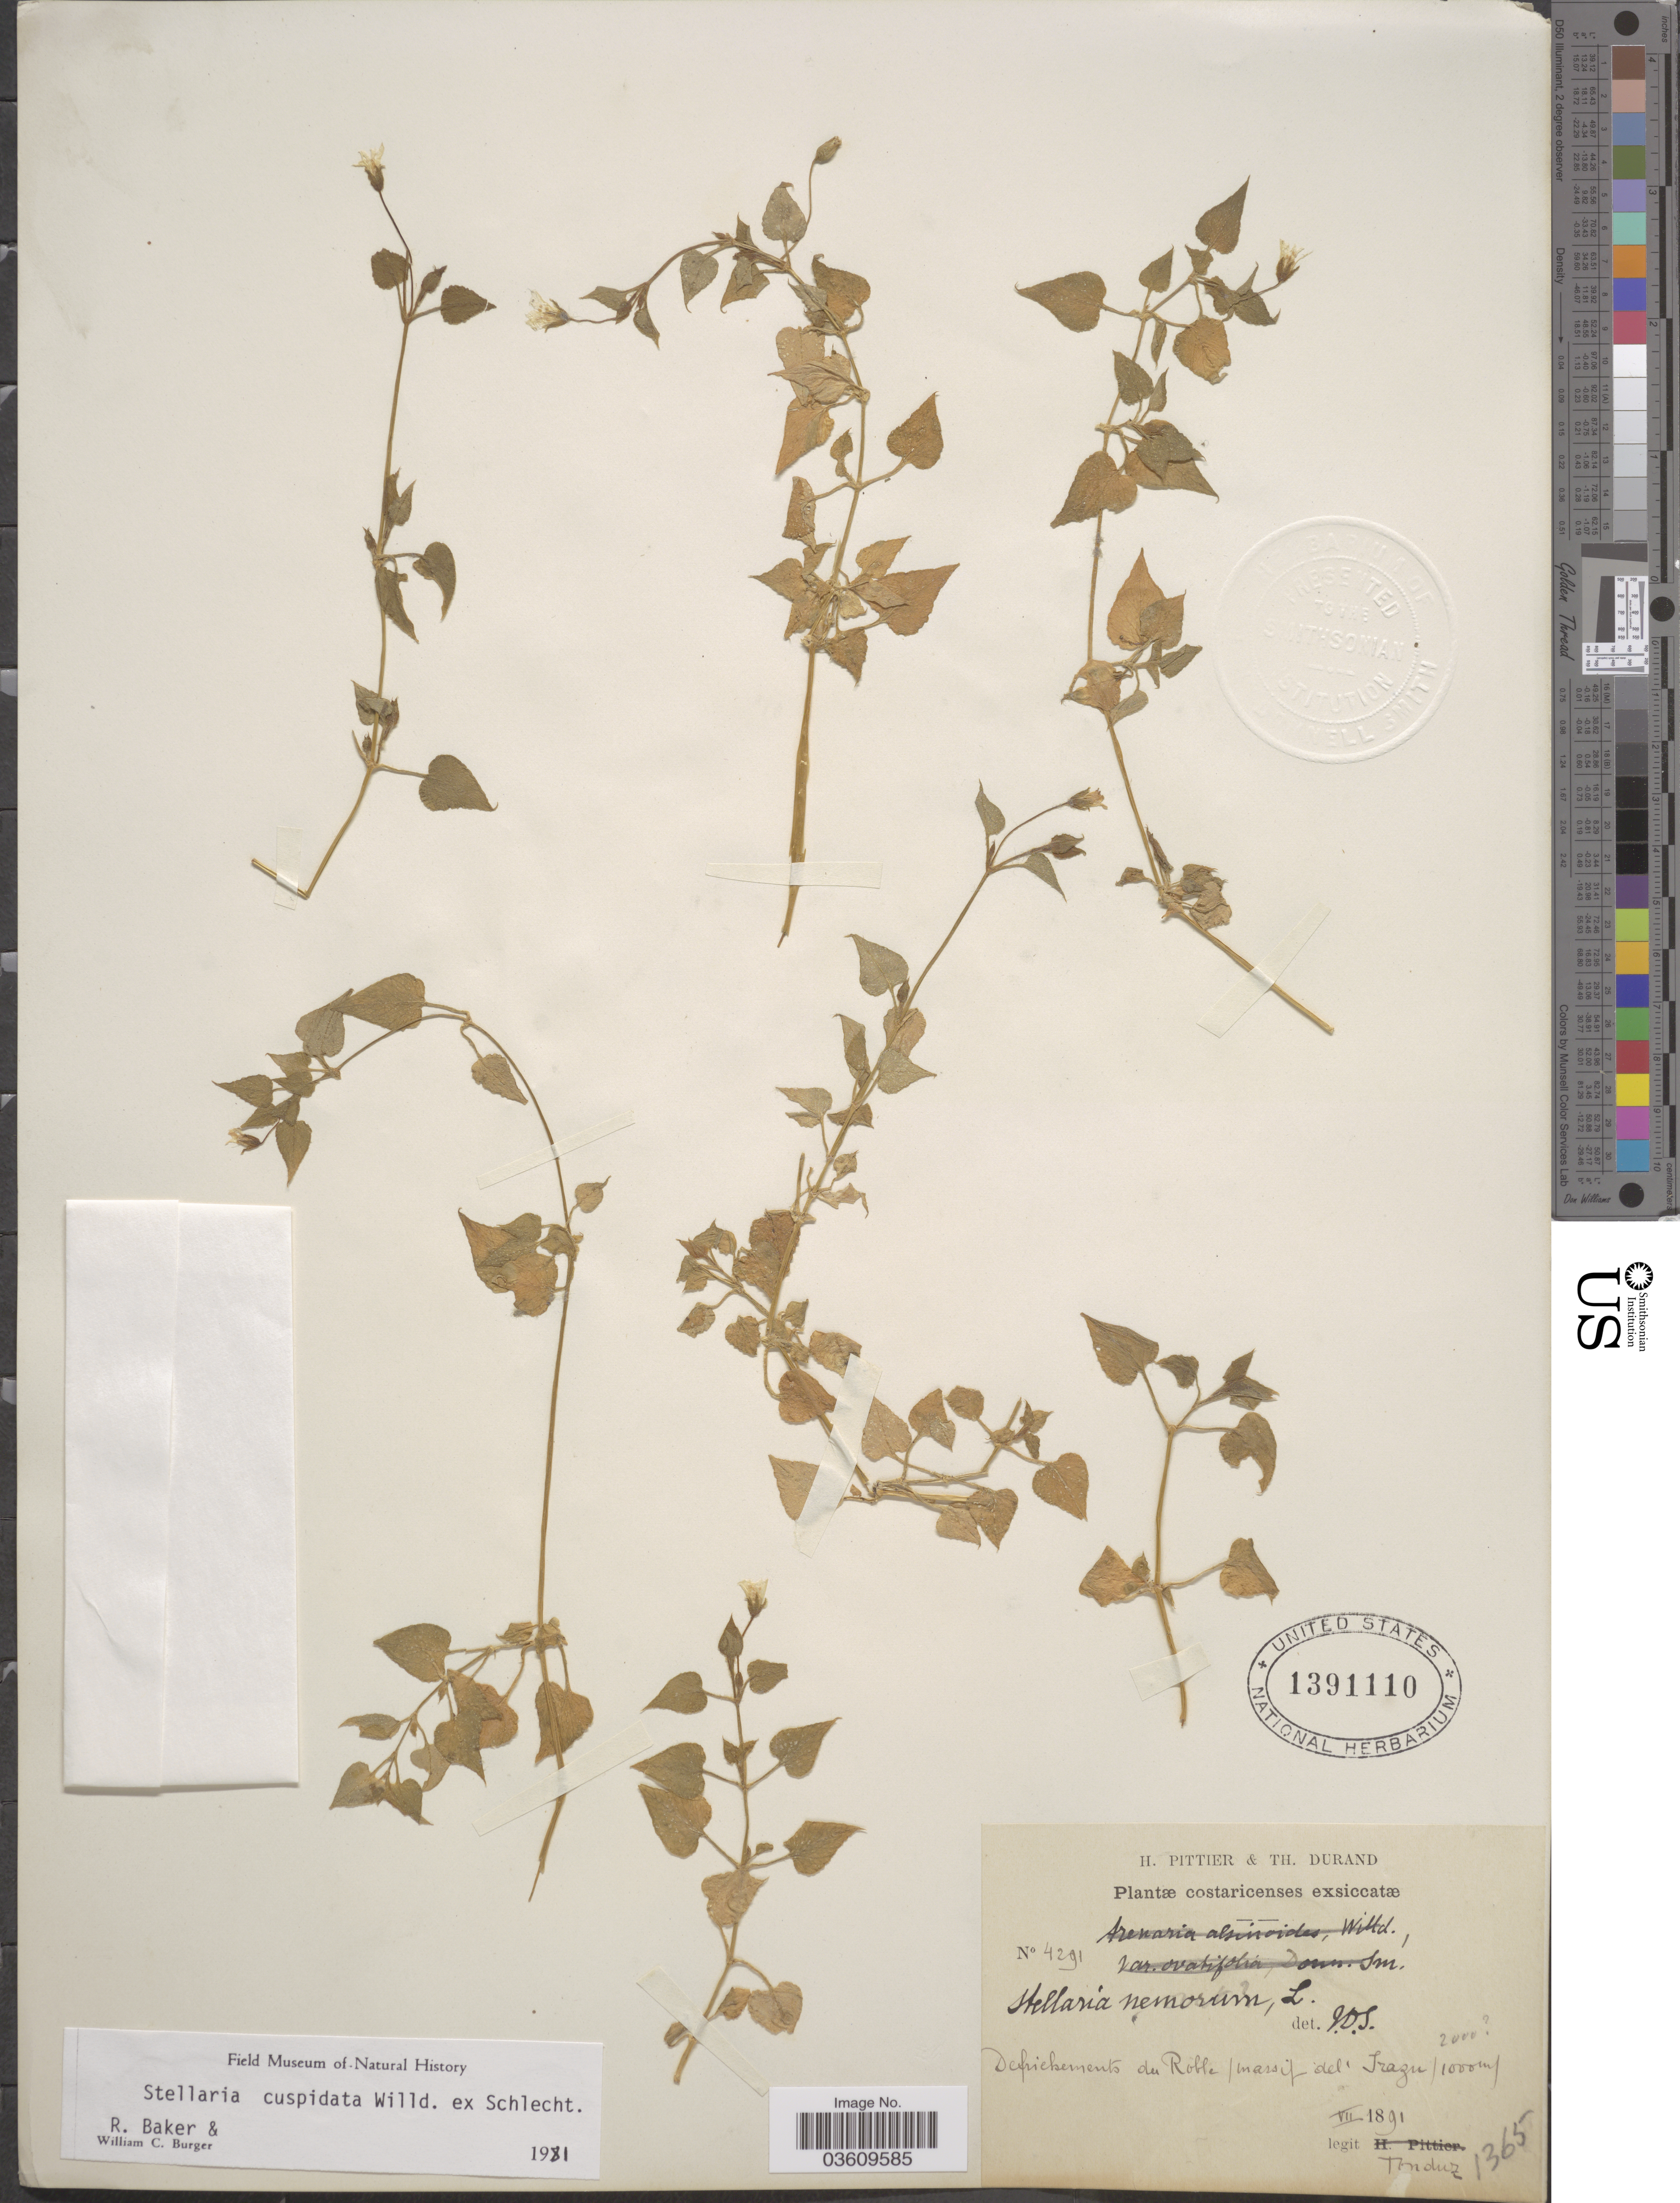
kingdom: Plantae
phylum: Tracheophyta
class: Magnoliopsida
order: Caryophyllales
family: Caryophyllaceae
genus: Stellaria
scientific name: Stellaria cuspidata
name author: Willd. ex Schltdl.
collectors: Tonduz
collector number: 4291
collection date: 1891-07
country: Costa Rica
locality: Defrichements du Roble (massif del Irazu).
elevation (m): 1000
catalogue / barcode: US 1391110